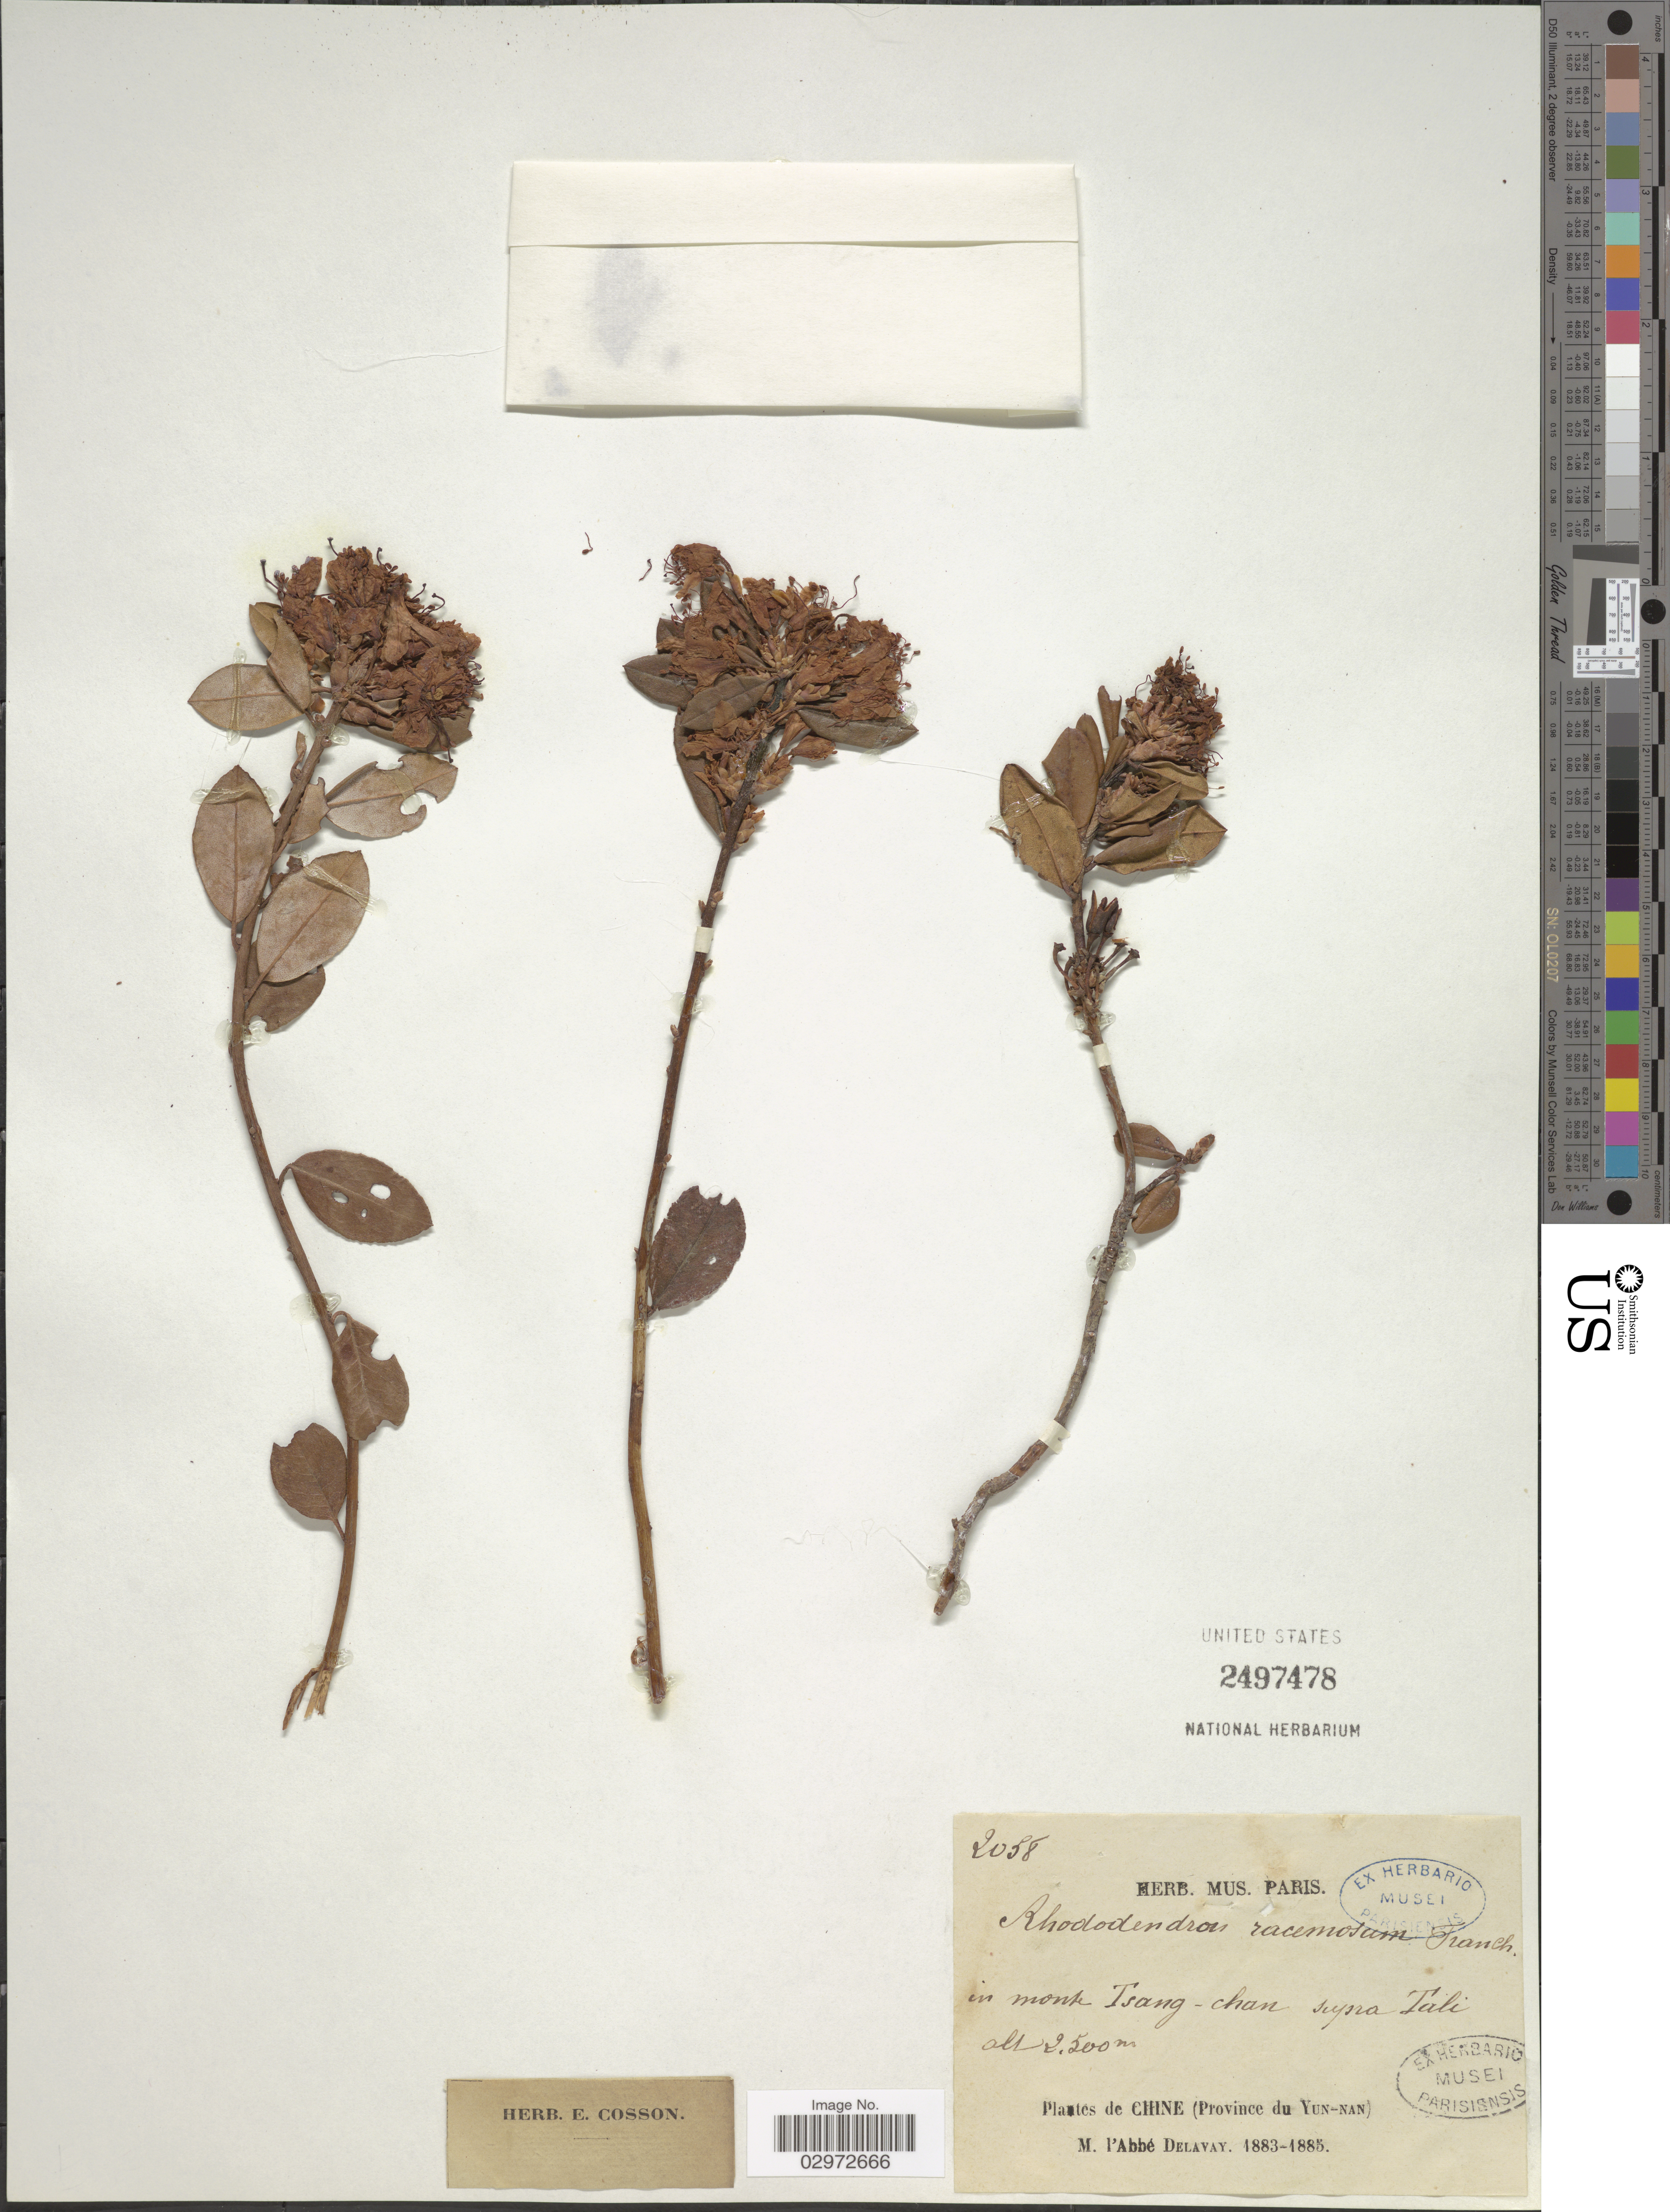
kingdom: Plantae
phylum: Tracheophyta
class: Magnoliopsida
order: Ericales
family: Ericaceae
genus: Rhododendron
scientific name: Rhododendron racemosum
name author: Franch.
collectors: P. Delavay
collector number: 2058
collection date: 1883/1885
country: China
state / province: Yunnan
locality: In monte Tsang-chan supra Tali.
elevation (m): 2500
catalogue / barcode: US 2497478